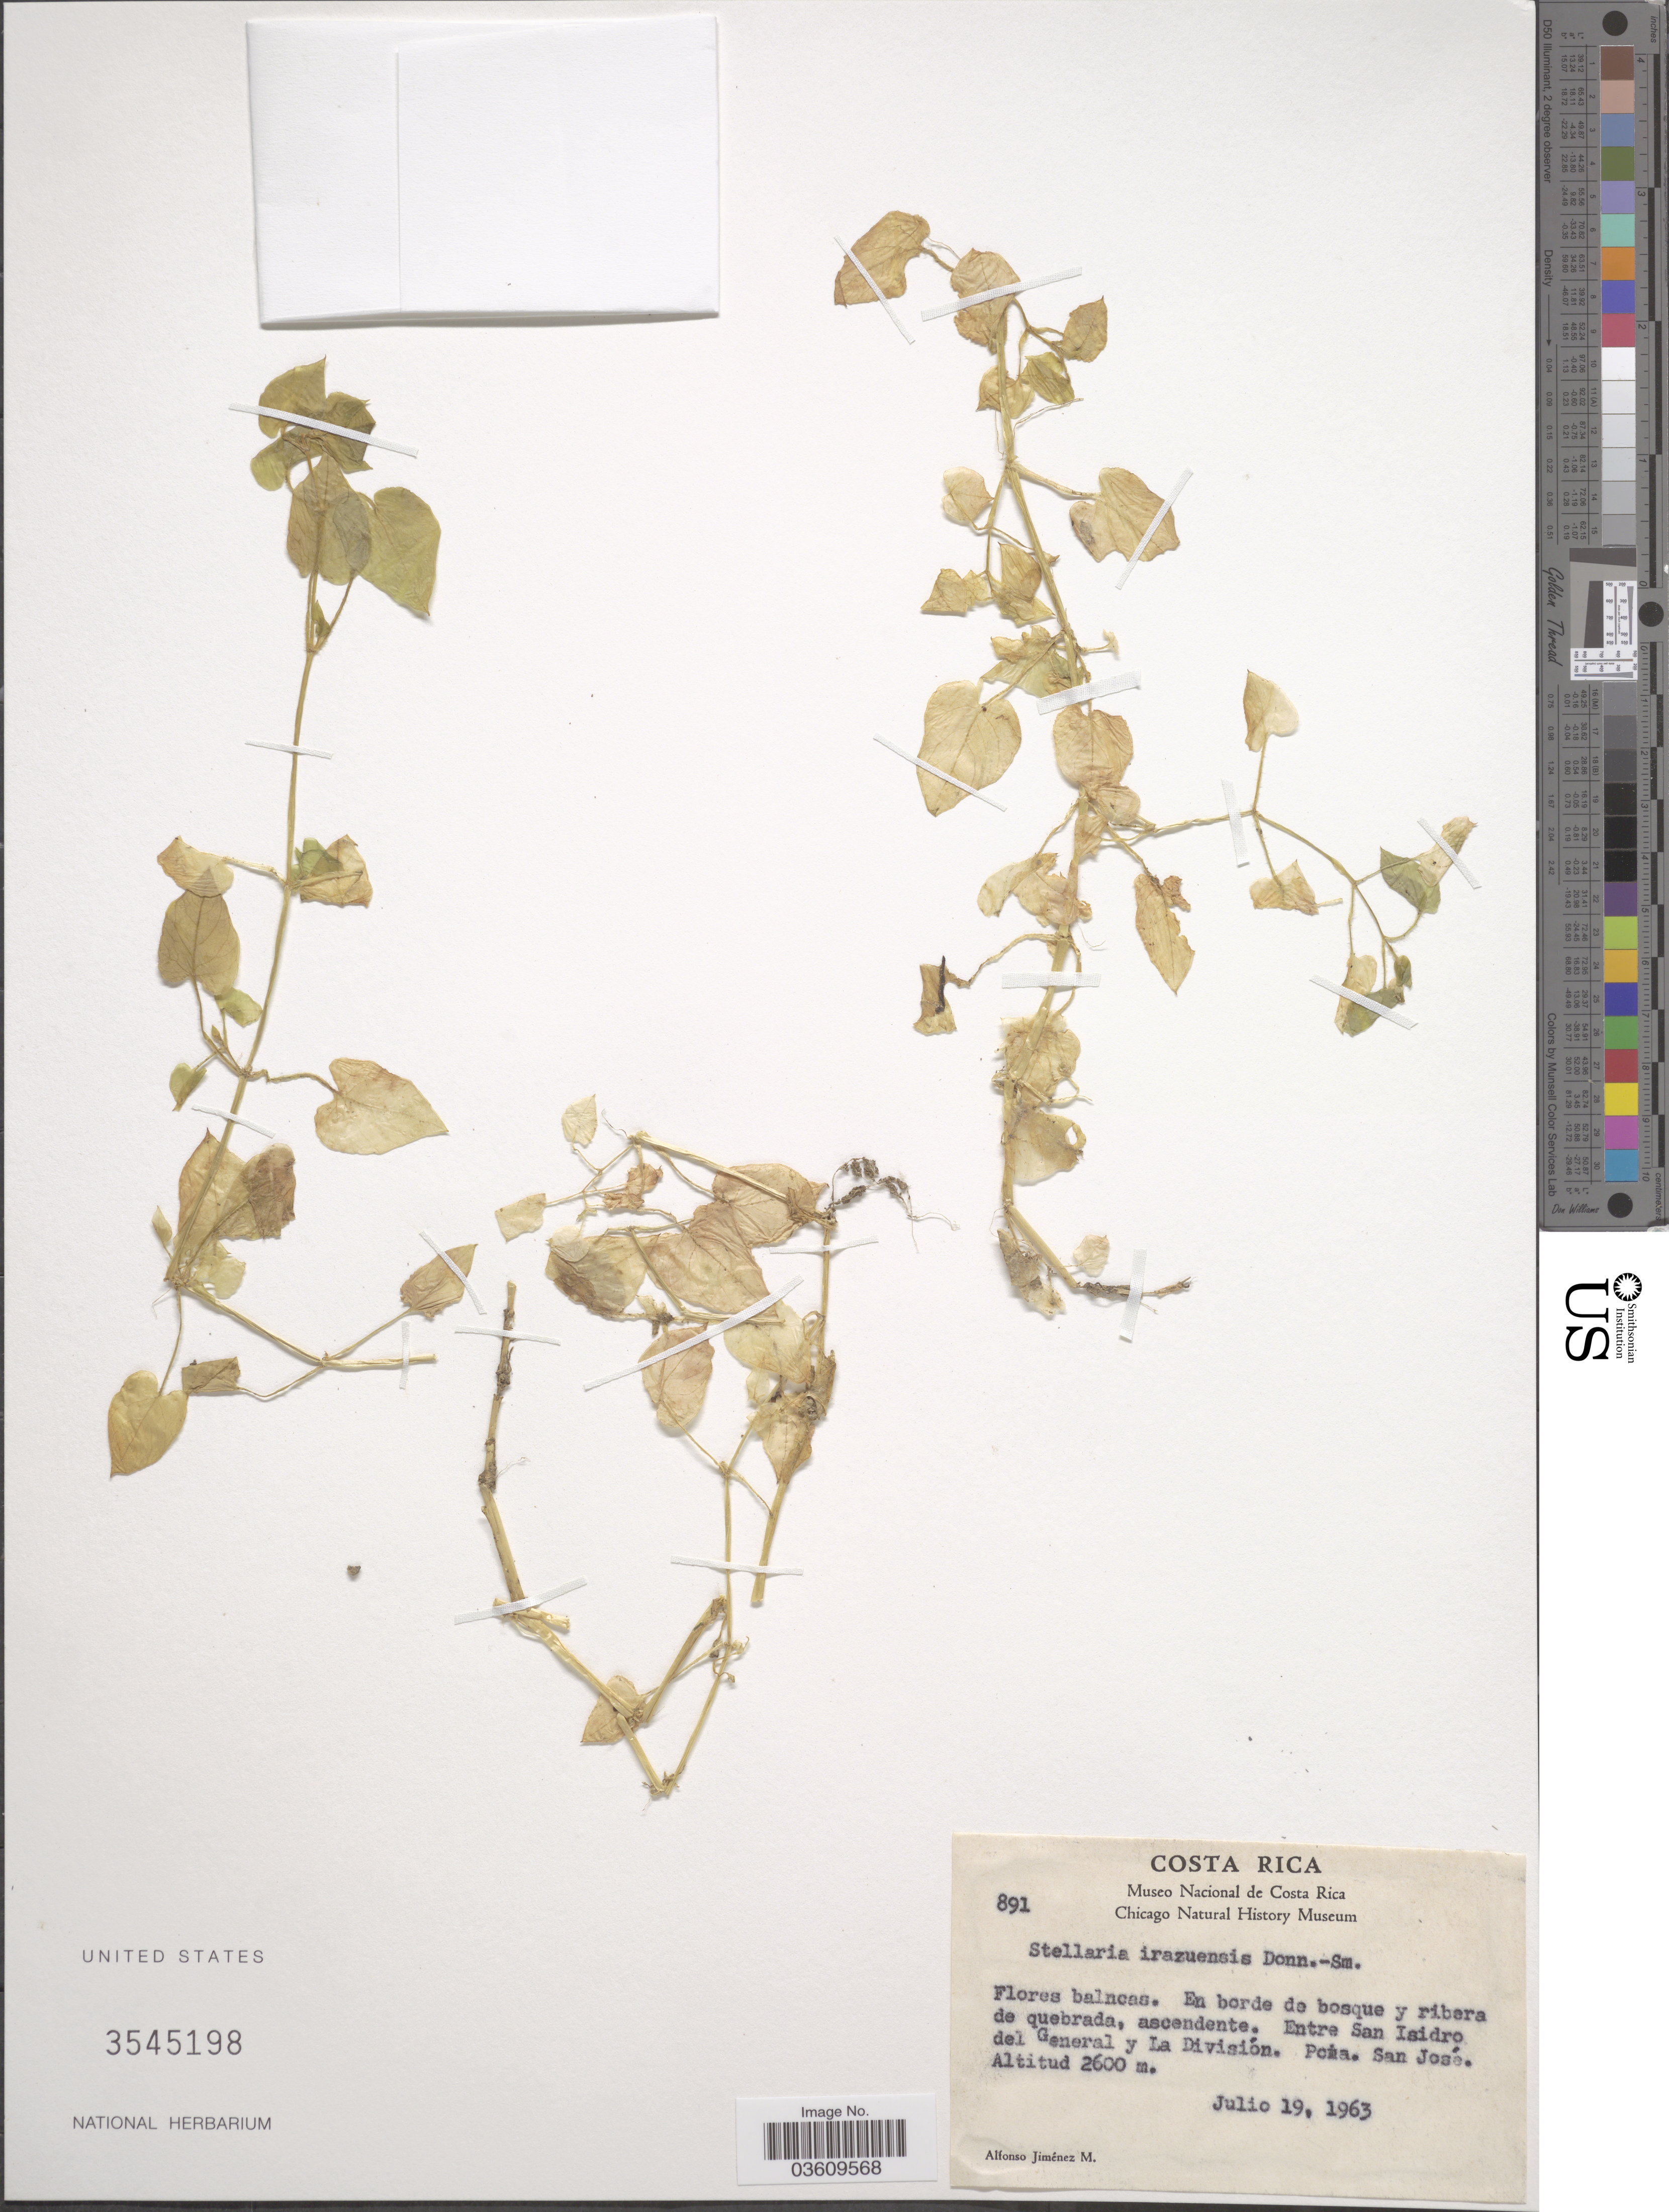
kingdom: Plantae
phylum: Tracheophyta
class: Magnoliopsida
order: Caryophyllales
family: Caryophyllaceae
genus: Stellaria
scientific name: Stellaria irazuensis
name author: Donn. Sm.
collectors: A. Jimenez M.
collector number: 891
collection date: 1963-07-19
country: Costa Rica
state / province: San José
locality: Entre San Isidro del General y La División.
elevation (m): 2600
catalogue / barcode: US 3545198